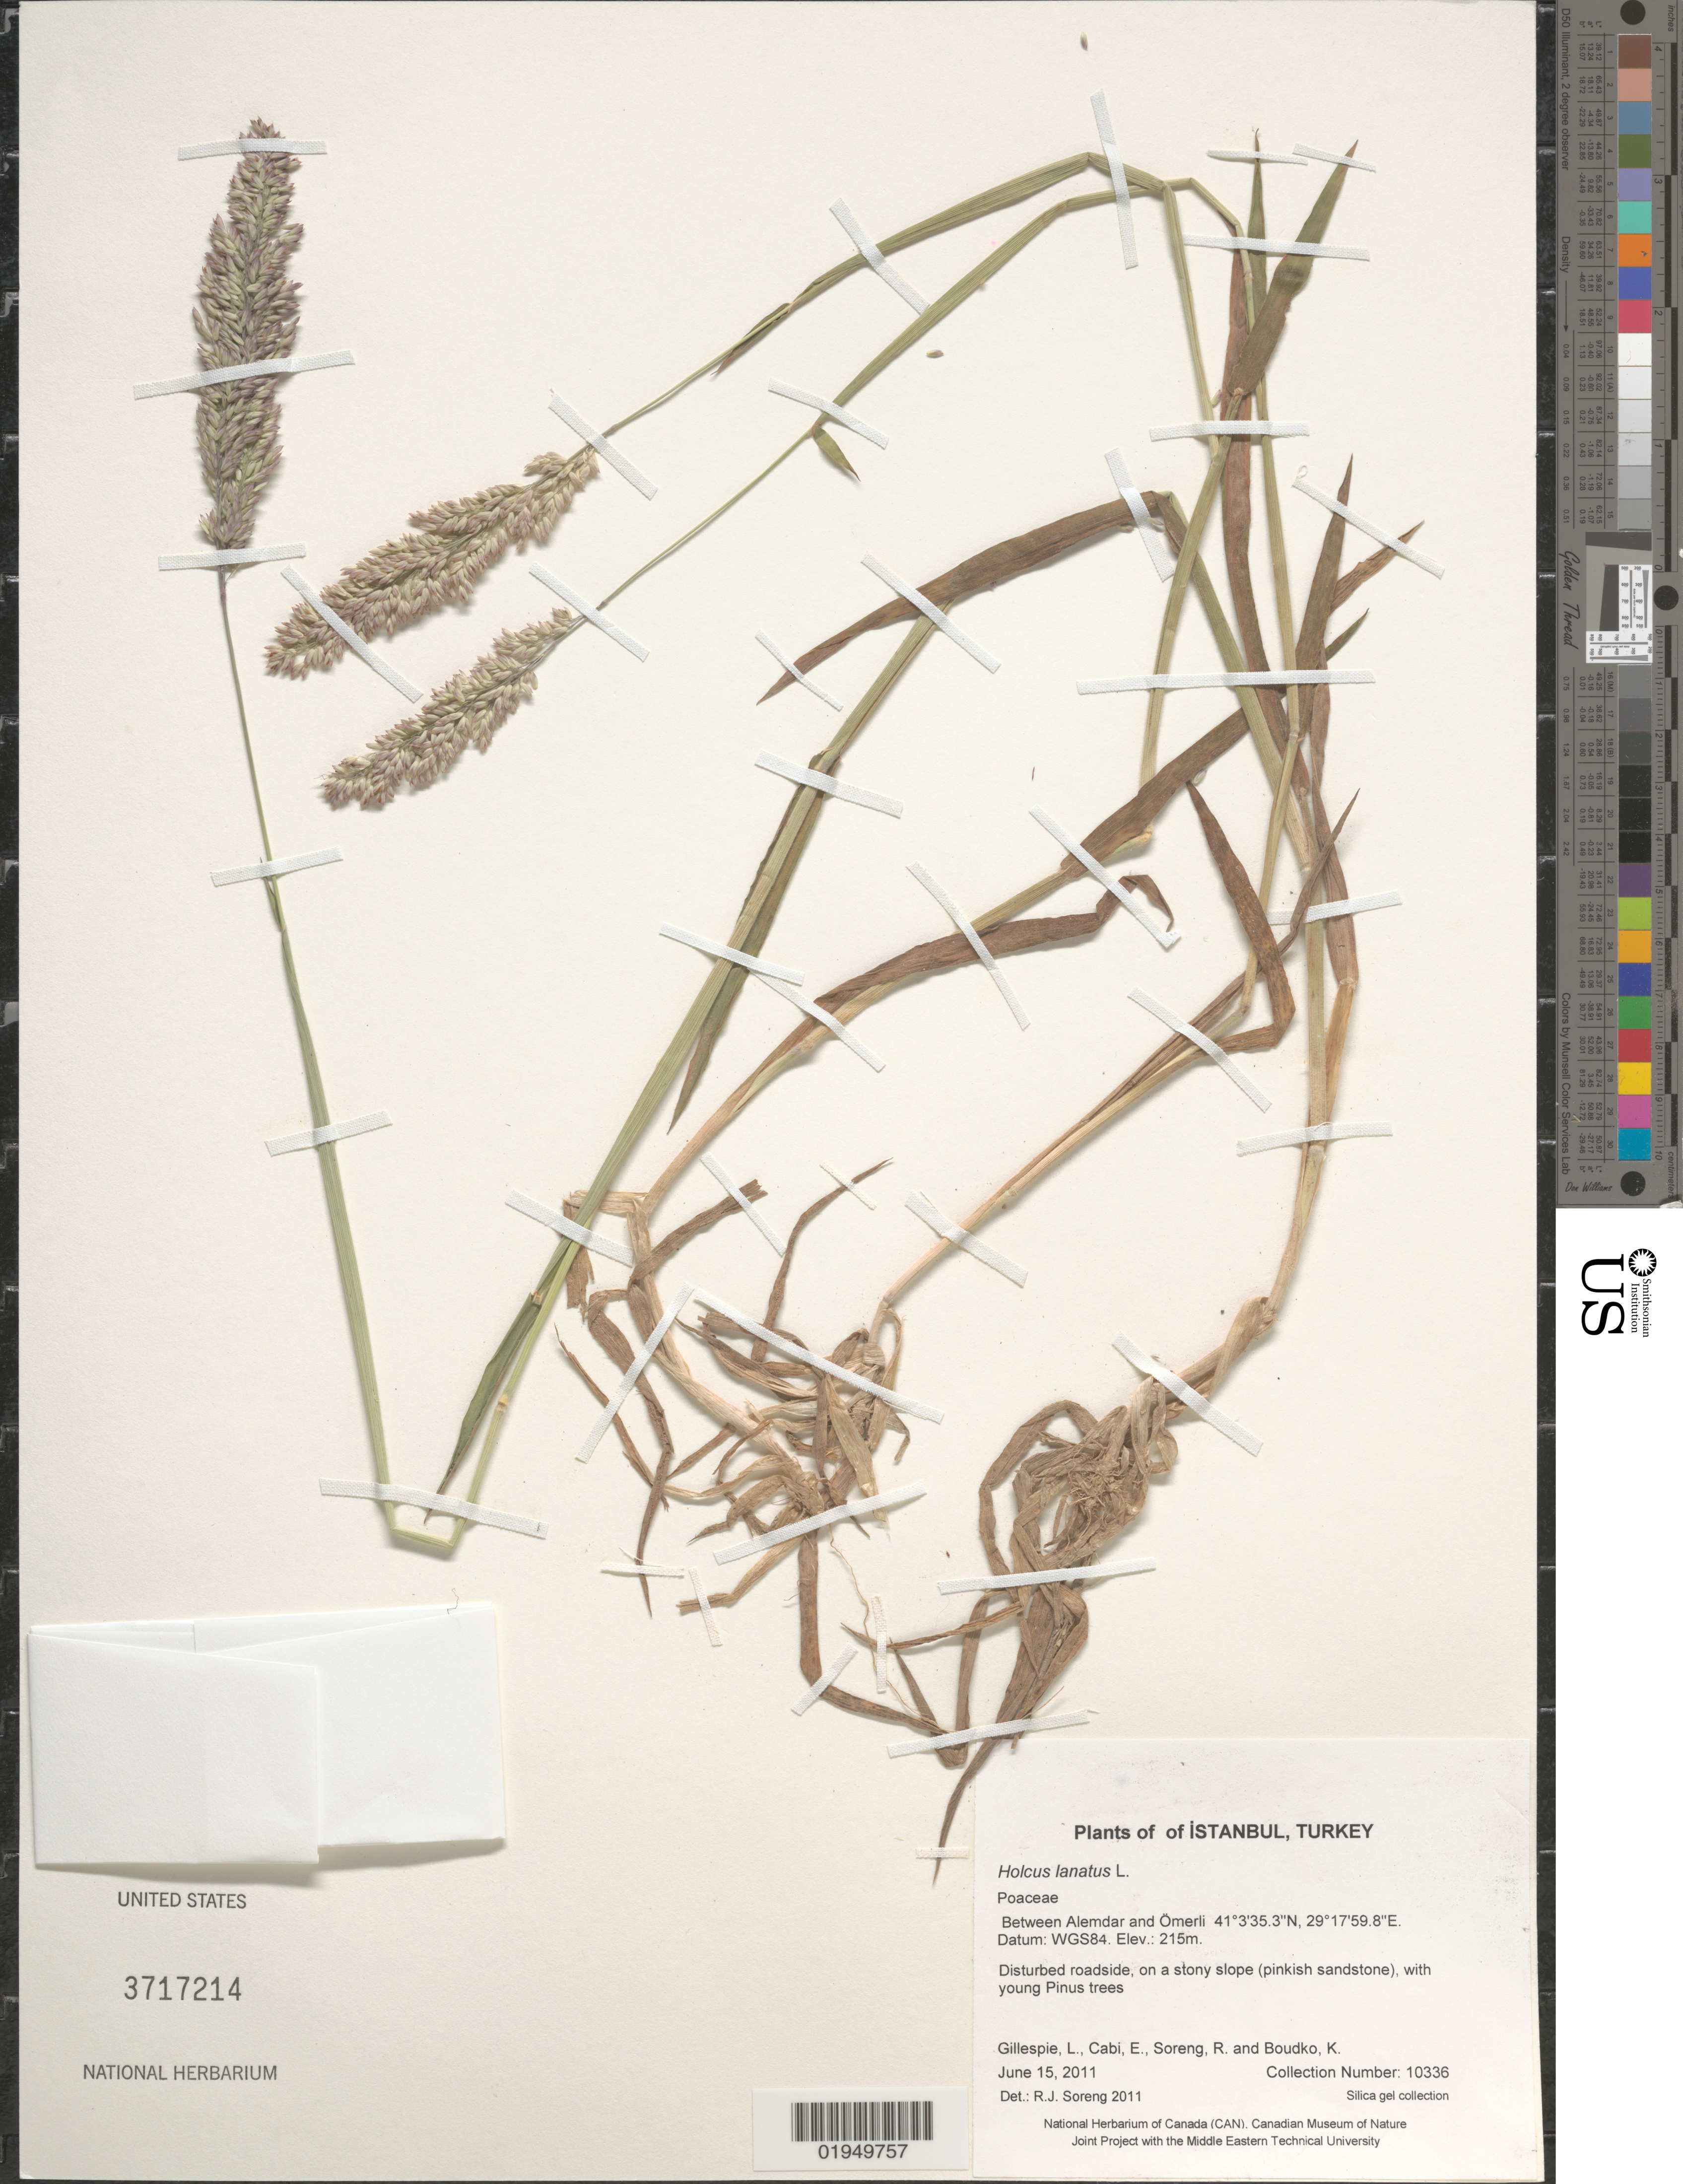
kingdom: Plantae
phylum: Tracheophyta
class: Liliopsida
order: Poales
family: Poaceae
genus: Holcus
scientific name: Holcus lanatus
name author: L.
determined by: Soreng, Robert J., Research Associate (BOT), Smithsonian Institution - National Museum of Natural History (UNITED STATES)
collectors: L. J. Gillespie, E. Cabi, R. J. Soreng & K. Boudko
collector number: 10336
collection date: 2011-06-15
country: Turkey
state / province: Istanbul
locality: Road 020. Between Alemdar and Ömerli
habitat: Disturbed roadside, on a stony slope (pinkish sandstone), with young Pinus trees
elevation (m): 215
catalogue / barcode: US 3717214